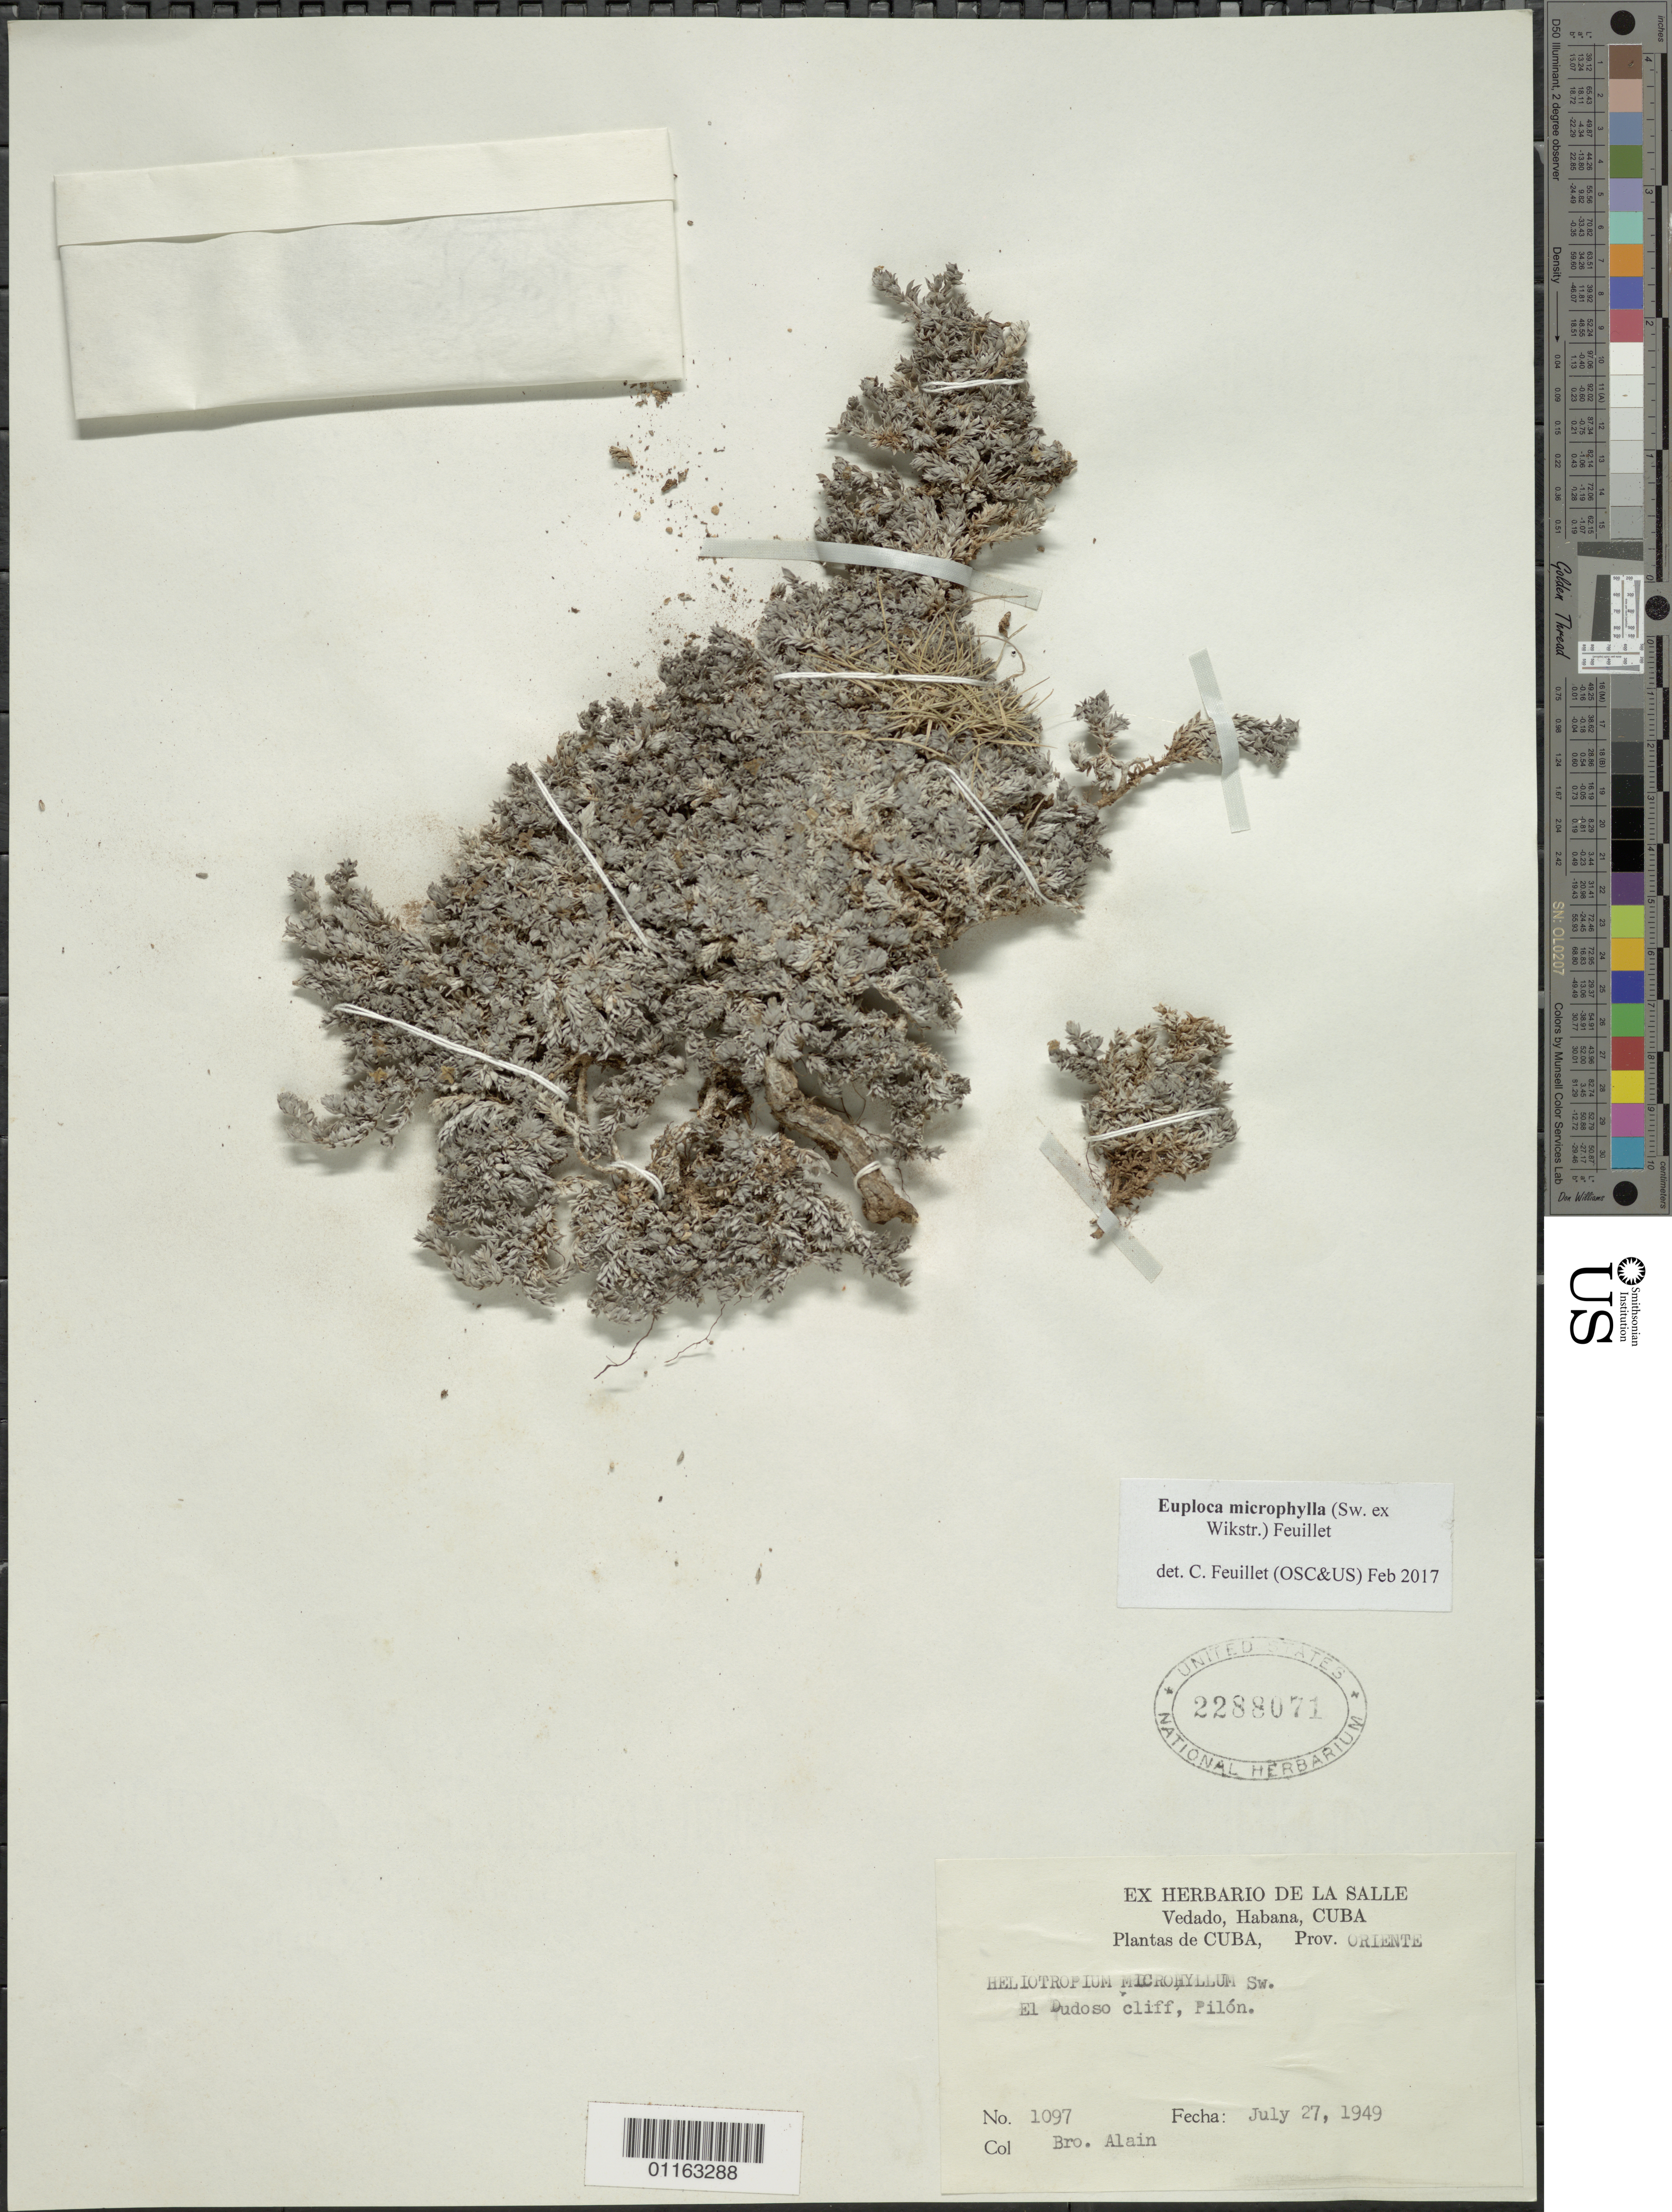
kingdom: Plantae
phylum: Tracheophyta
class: Magnoliopsida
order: Boraginales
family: Heliotropiaceae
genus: Euploca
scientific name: Euploca microphylla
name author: (Sw. & Wikstr.) Feuillet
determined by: Feuillet, C.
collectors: A. H. Liogier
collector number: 1097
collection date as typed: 27 Jul 1949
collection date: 1949-07-27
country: Cuba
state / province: Oriente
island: Cuba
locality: El Dudoso cliff, Pilón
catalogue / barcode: US 2288071